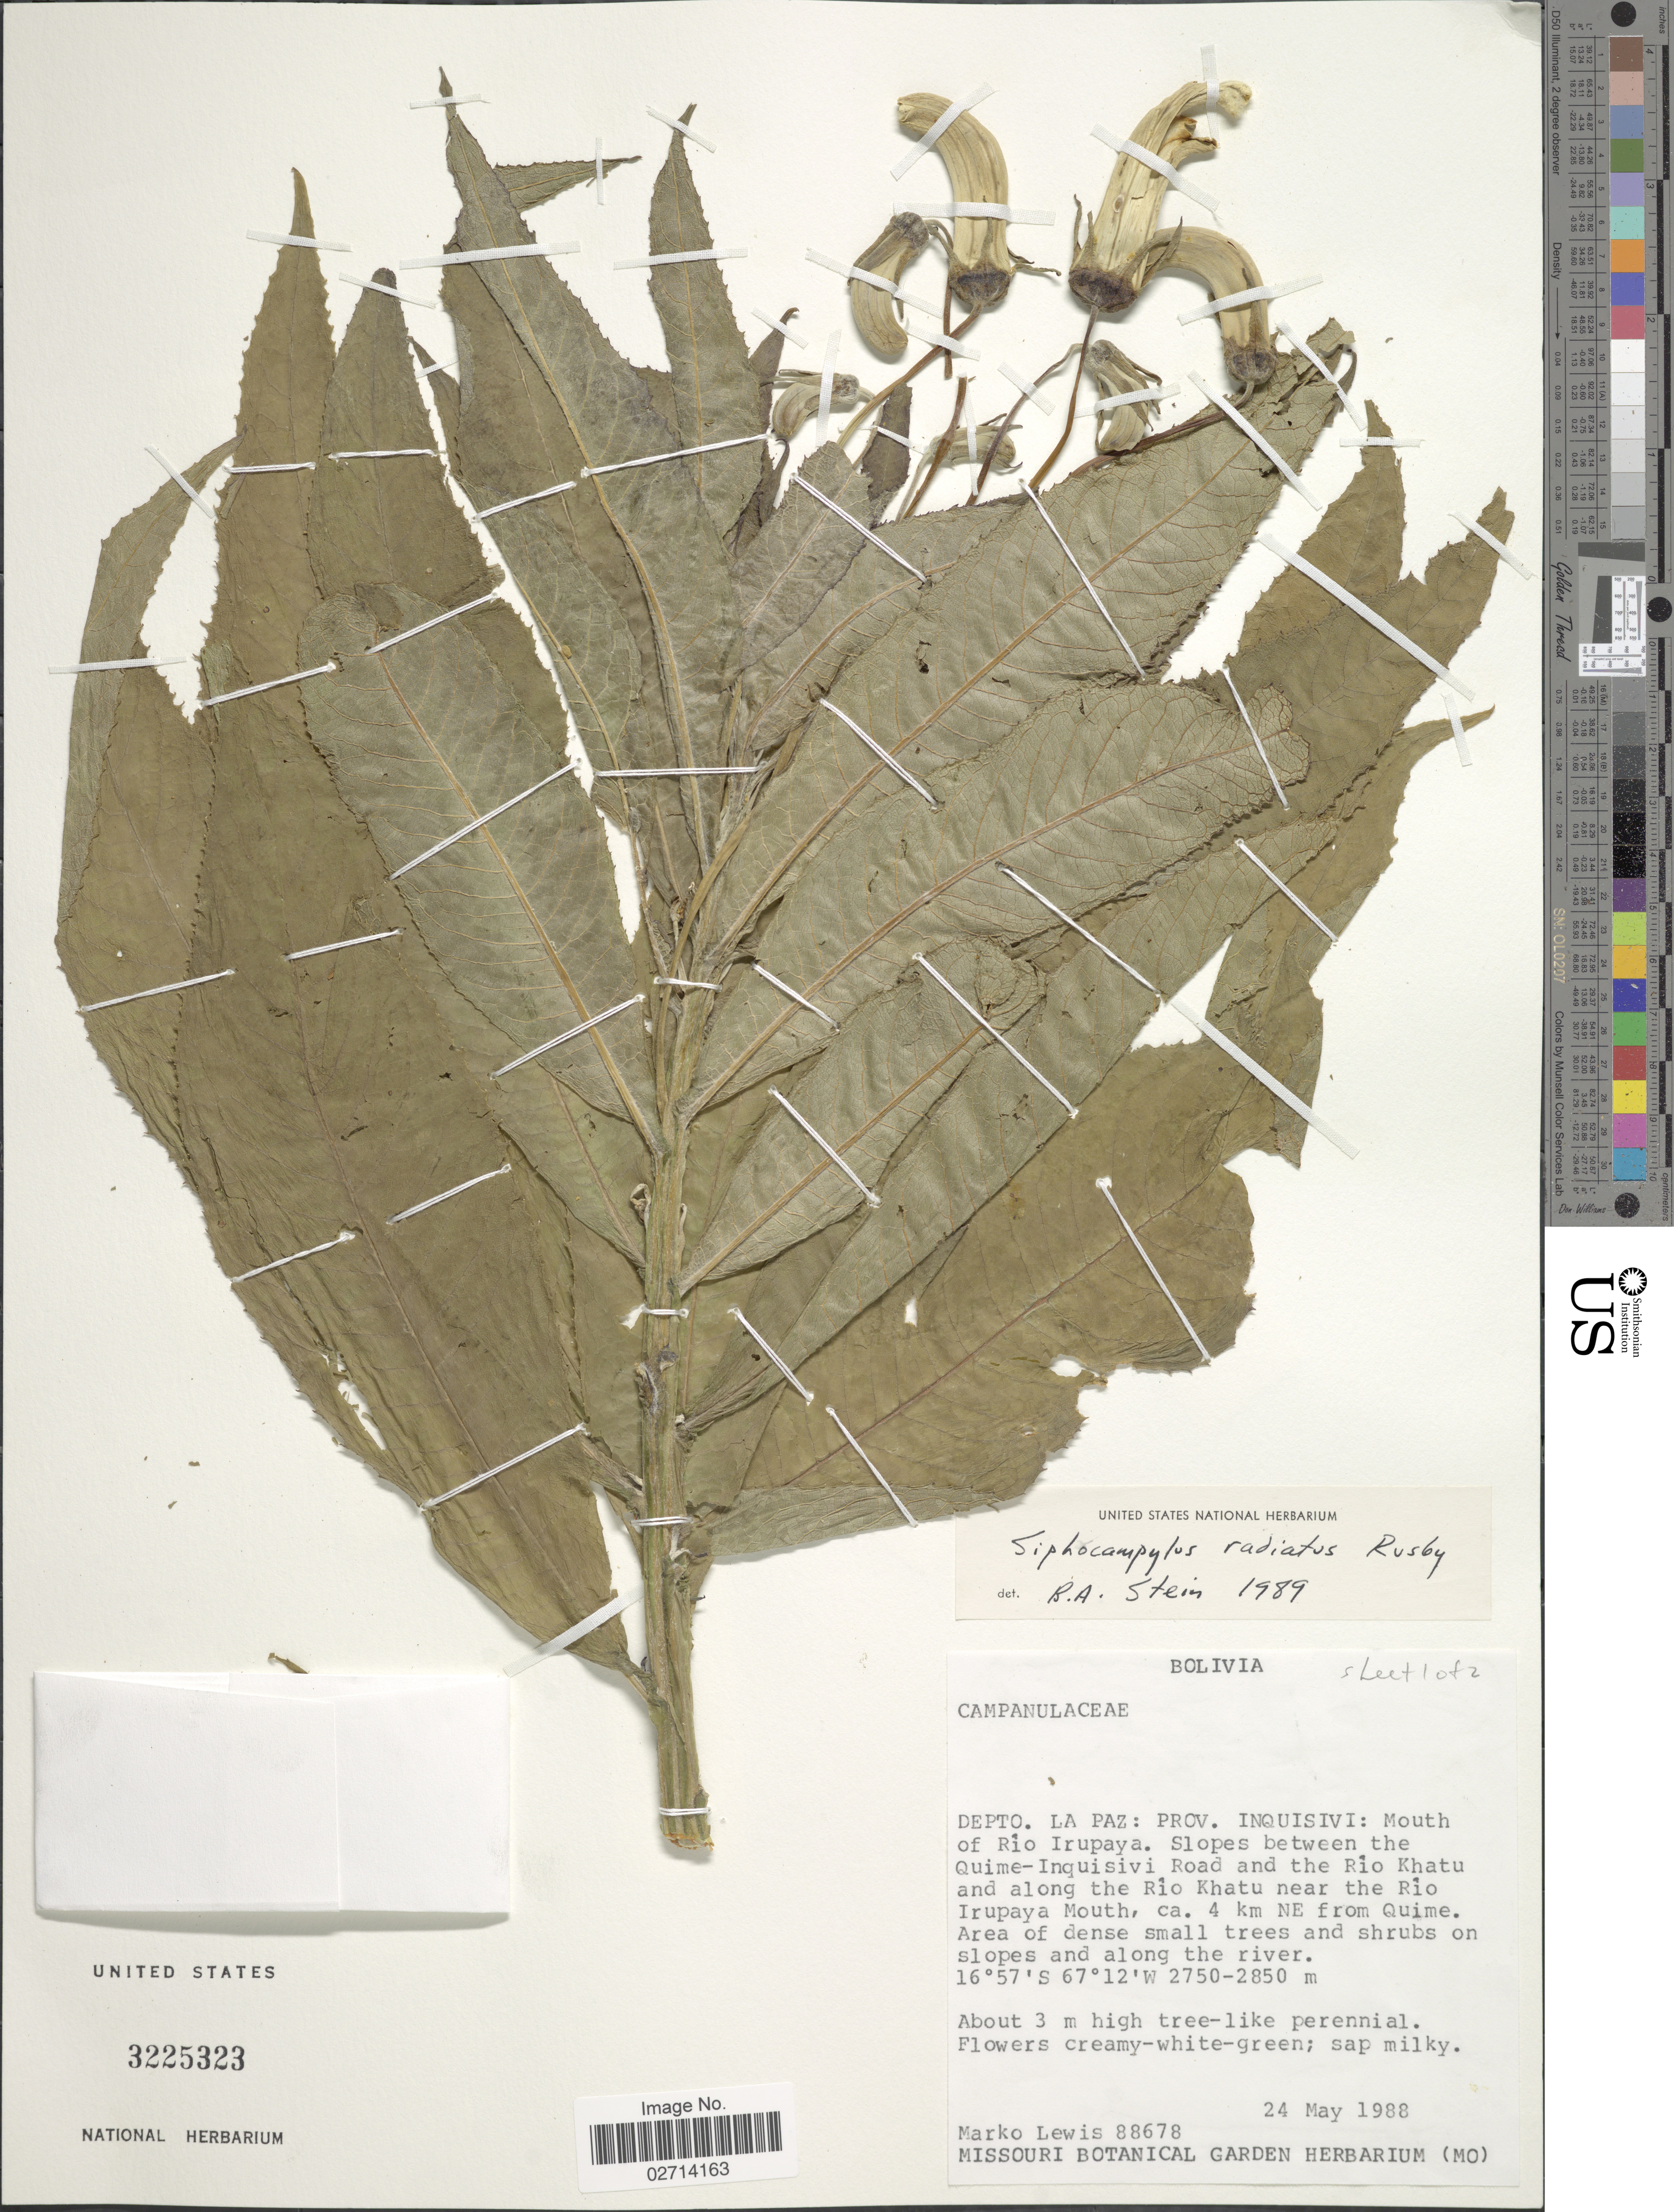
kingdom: Plantae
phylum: Tracheophyta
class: Magnoliopsida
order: Asterales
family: Campanulaceae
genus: Siphocampylus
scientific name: Siphocampylus radiatus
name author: Rusby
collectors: M. A. Lewis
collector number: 88678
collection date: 1988-05-24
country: Bolivia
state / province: La Paz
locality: Prov. Inquisivi: Mouth of Rio Irupaya, slopes between the Quime-Inquisivi Road and the Rio Khatu and along the Rio Khatu near the Rio Irupaya Mouth, ca. 4 km NE from Quime, on slopes and along the river.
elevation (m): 2750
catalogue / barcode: US 3225323